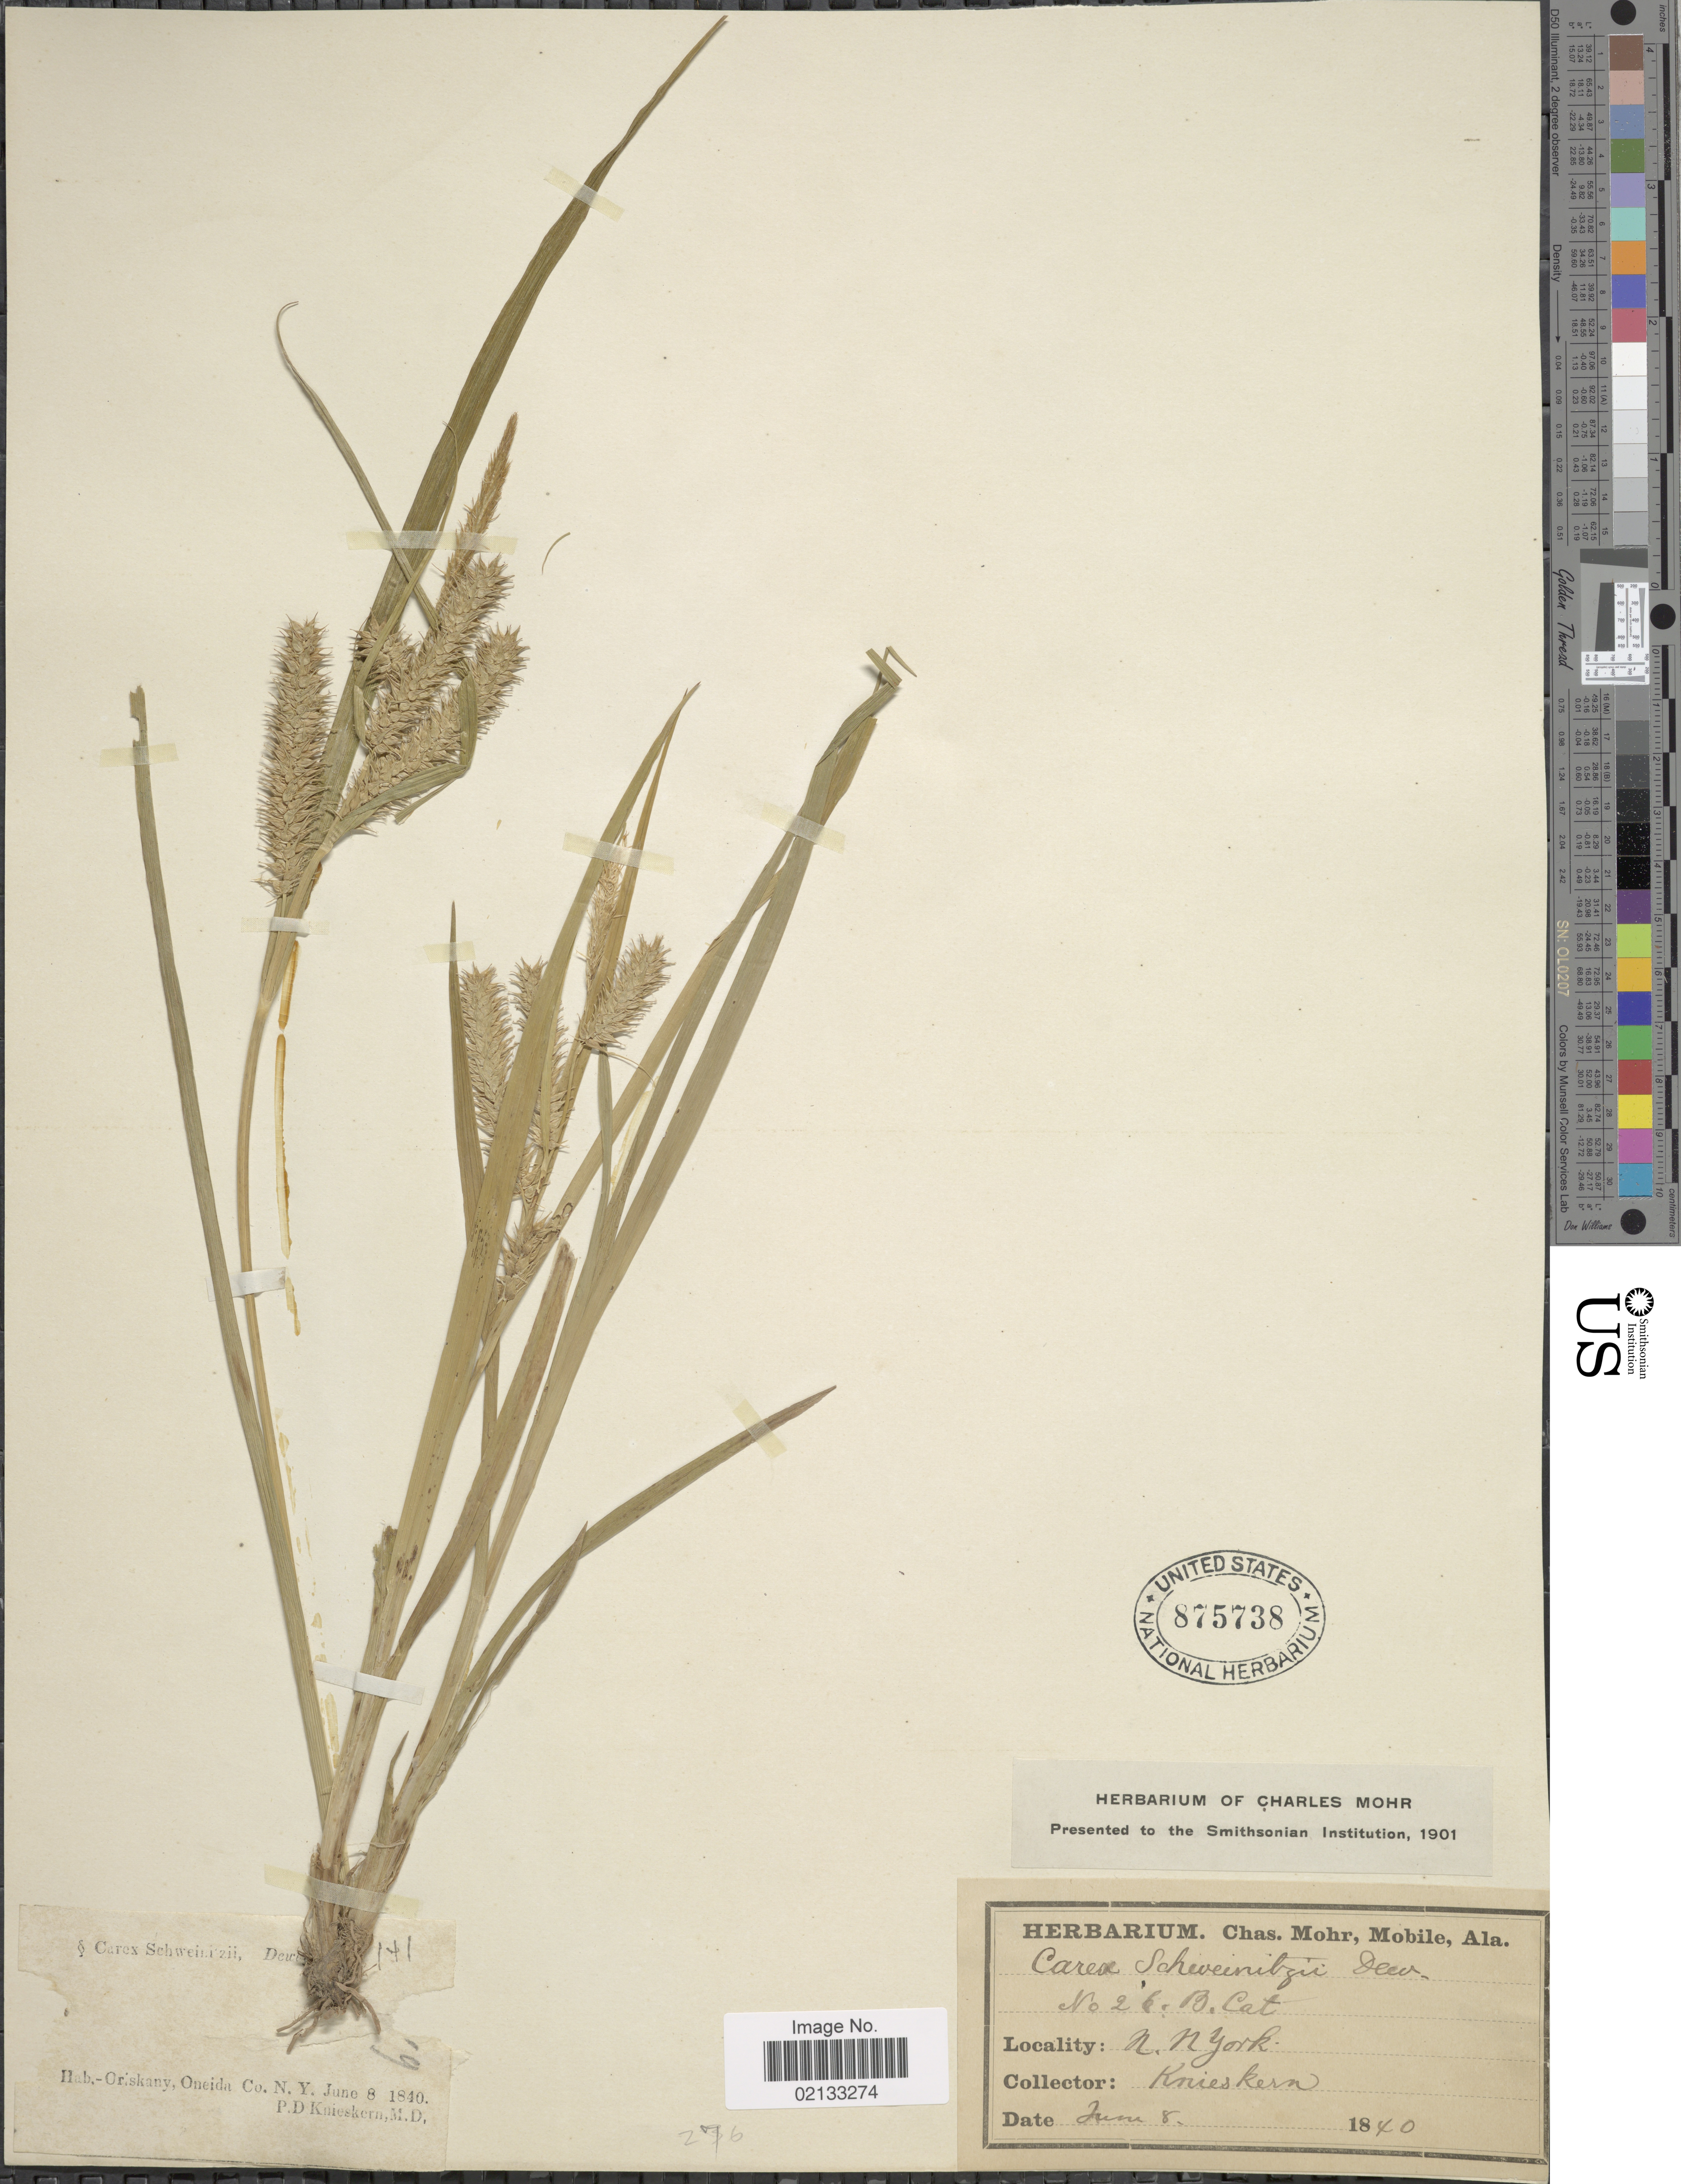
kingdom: Plantae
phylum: Tracheophyta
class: Liliopsida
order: Poales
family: Cyperaceae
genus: Carex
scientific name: Carex schweinitzii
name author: Dewey ex Schwein.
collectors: P. D. Knieskern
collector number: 26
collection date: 1840-06-08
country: United States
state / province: New York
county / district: Oneida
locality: Oriskany, Oneida Co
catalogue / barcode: US 875738